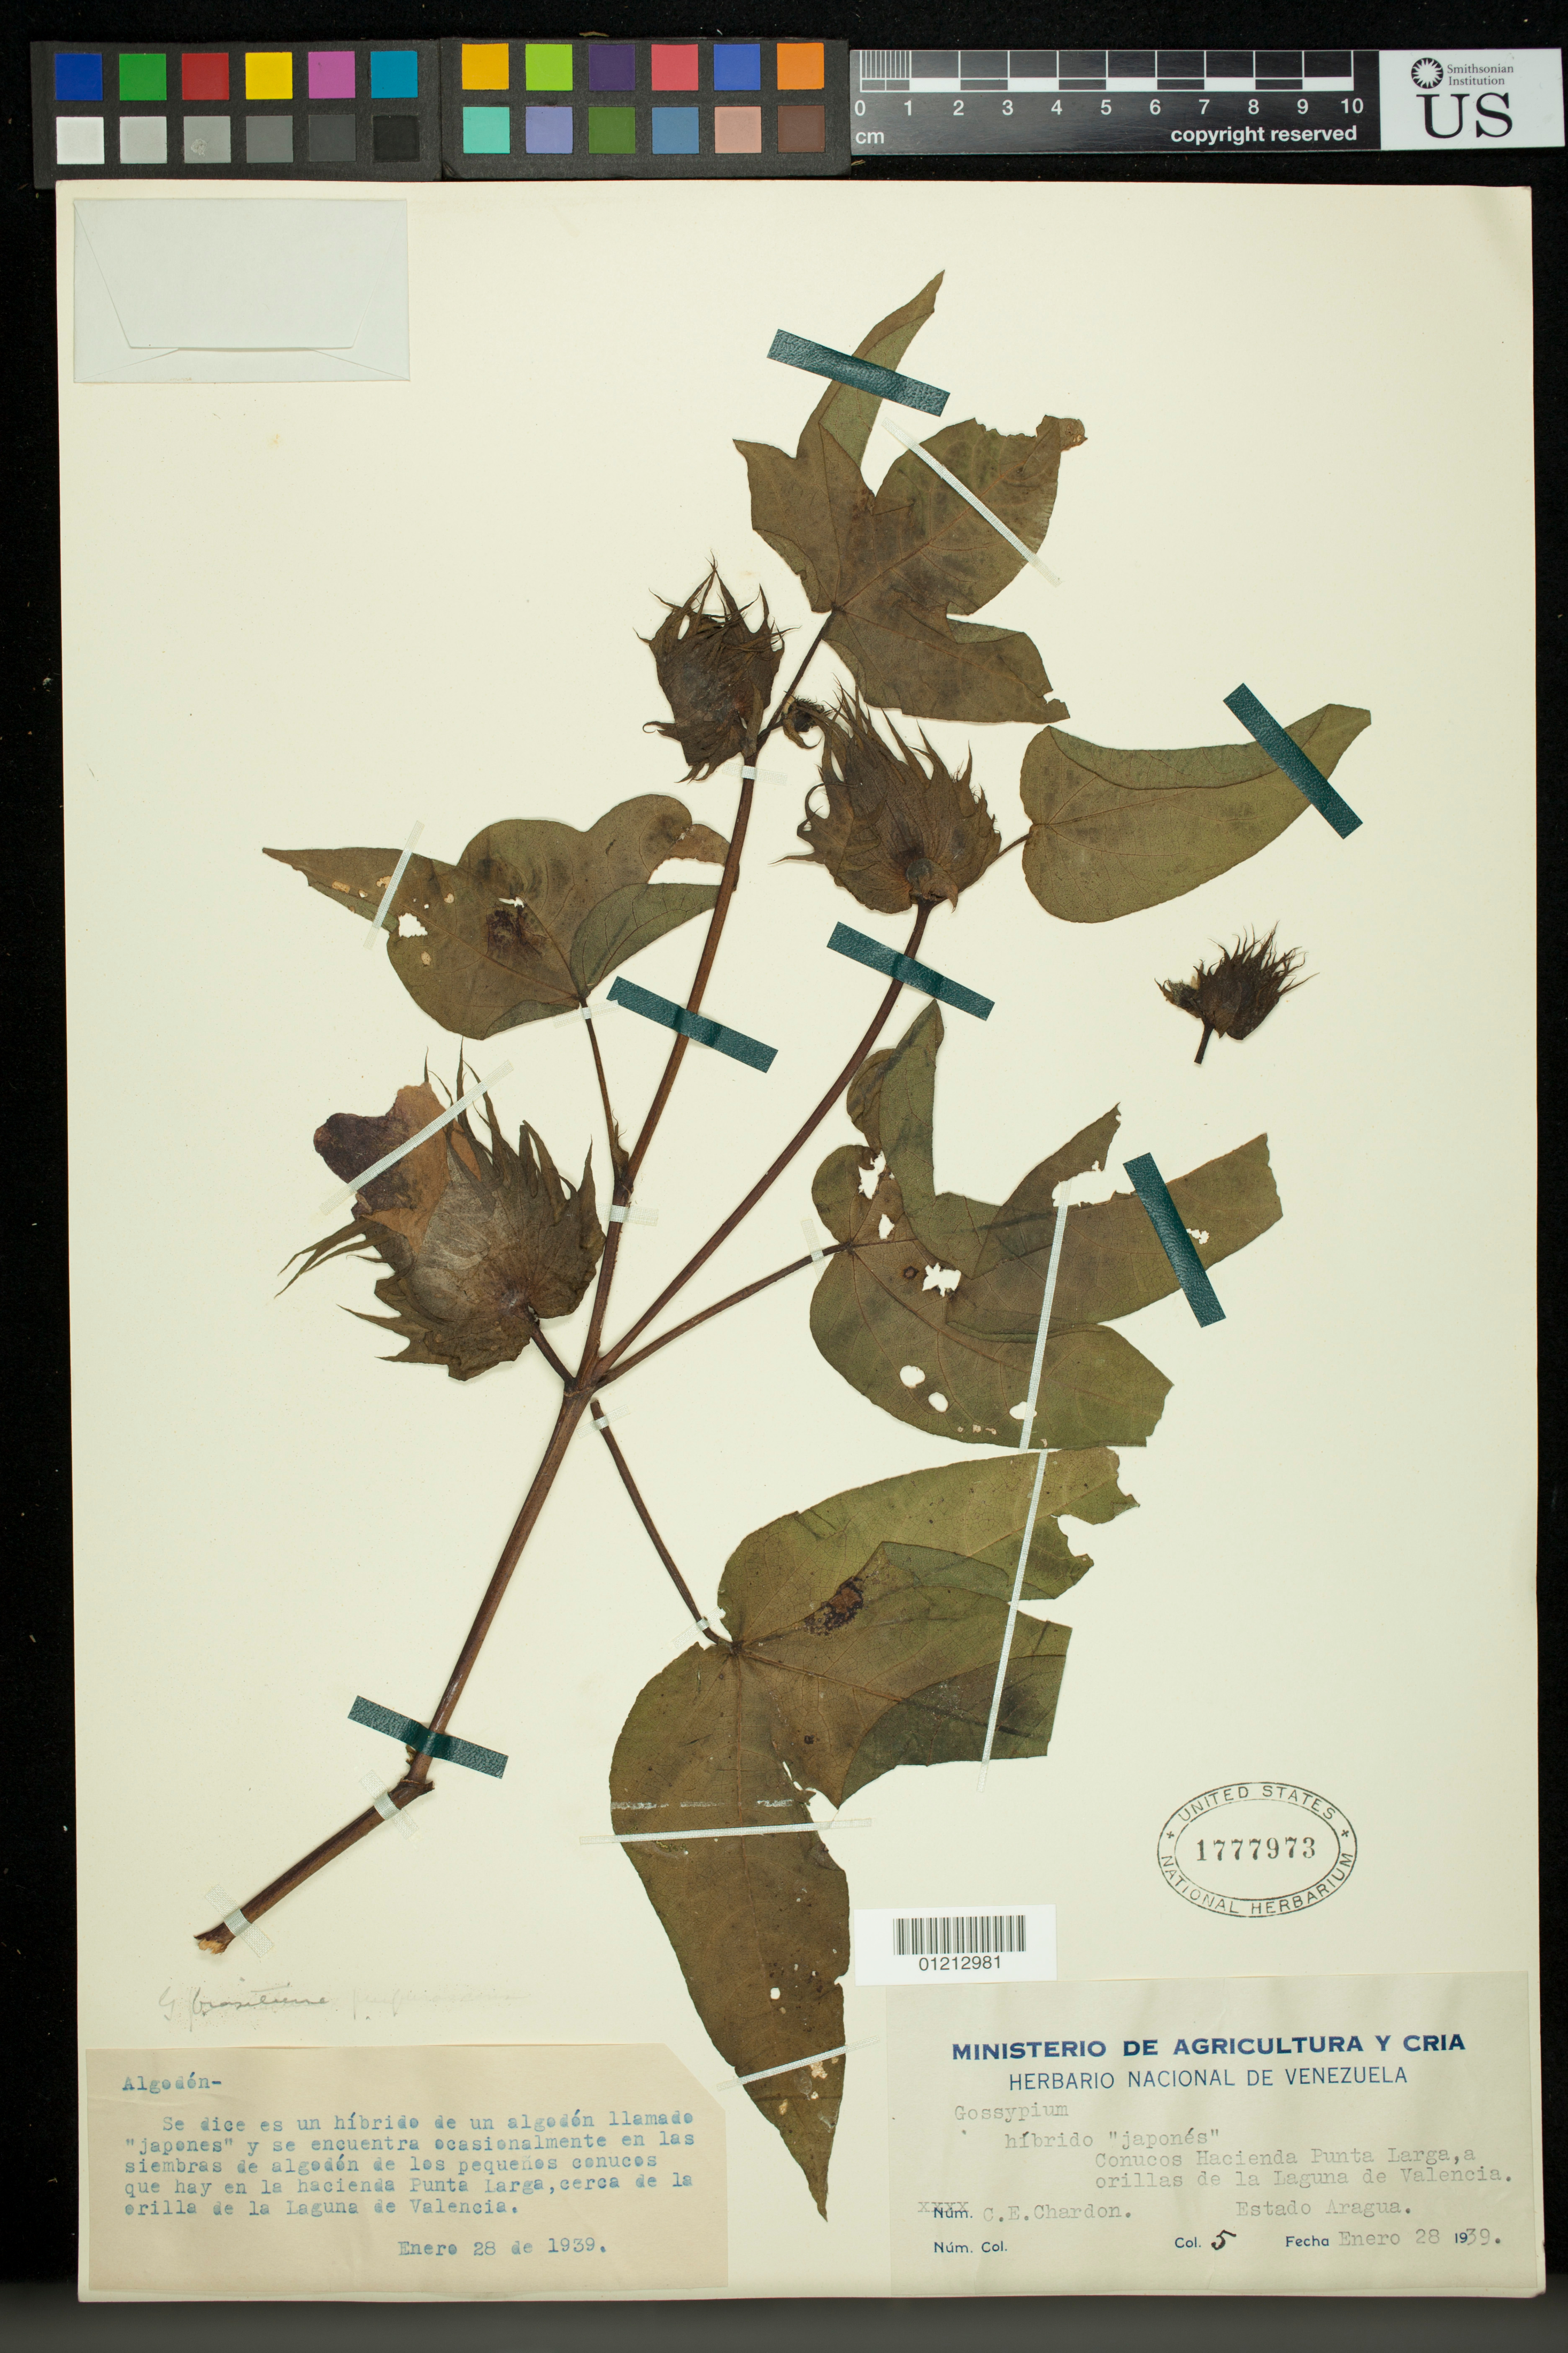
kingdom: Plantae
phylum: Tracheophyta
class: Magnoliopsida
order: Malvales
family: Malvaceae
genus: Gossypium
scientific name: Gossypium brasiliense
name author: Macfad.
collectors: C. E. Chardón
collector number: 5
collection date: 1939-01-28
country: Venezuela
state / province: Aragua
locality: Conucos Hacienda Punta Larga, a orillas d la Labuna de Valencia.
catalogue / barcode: US 1777973